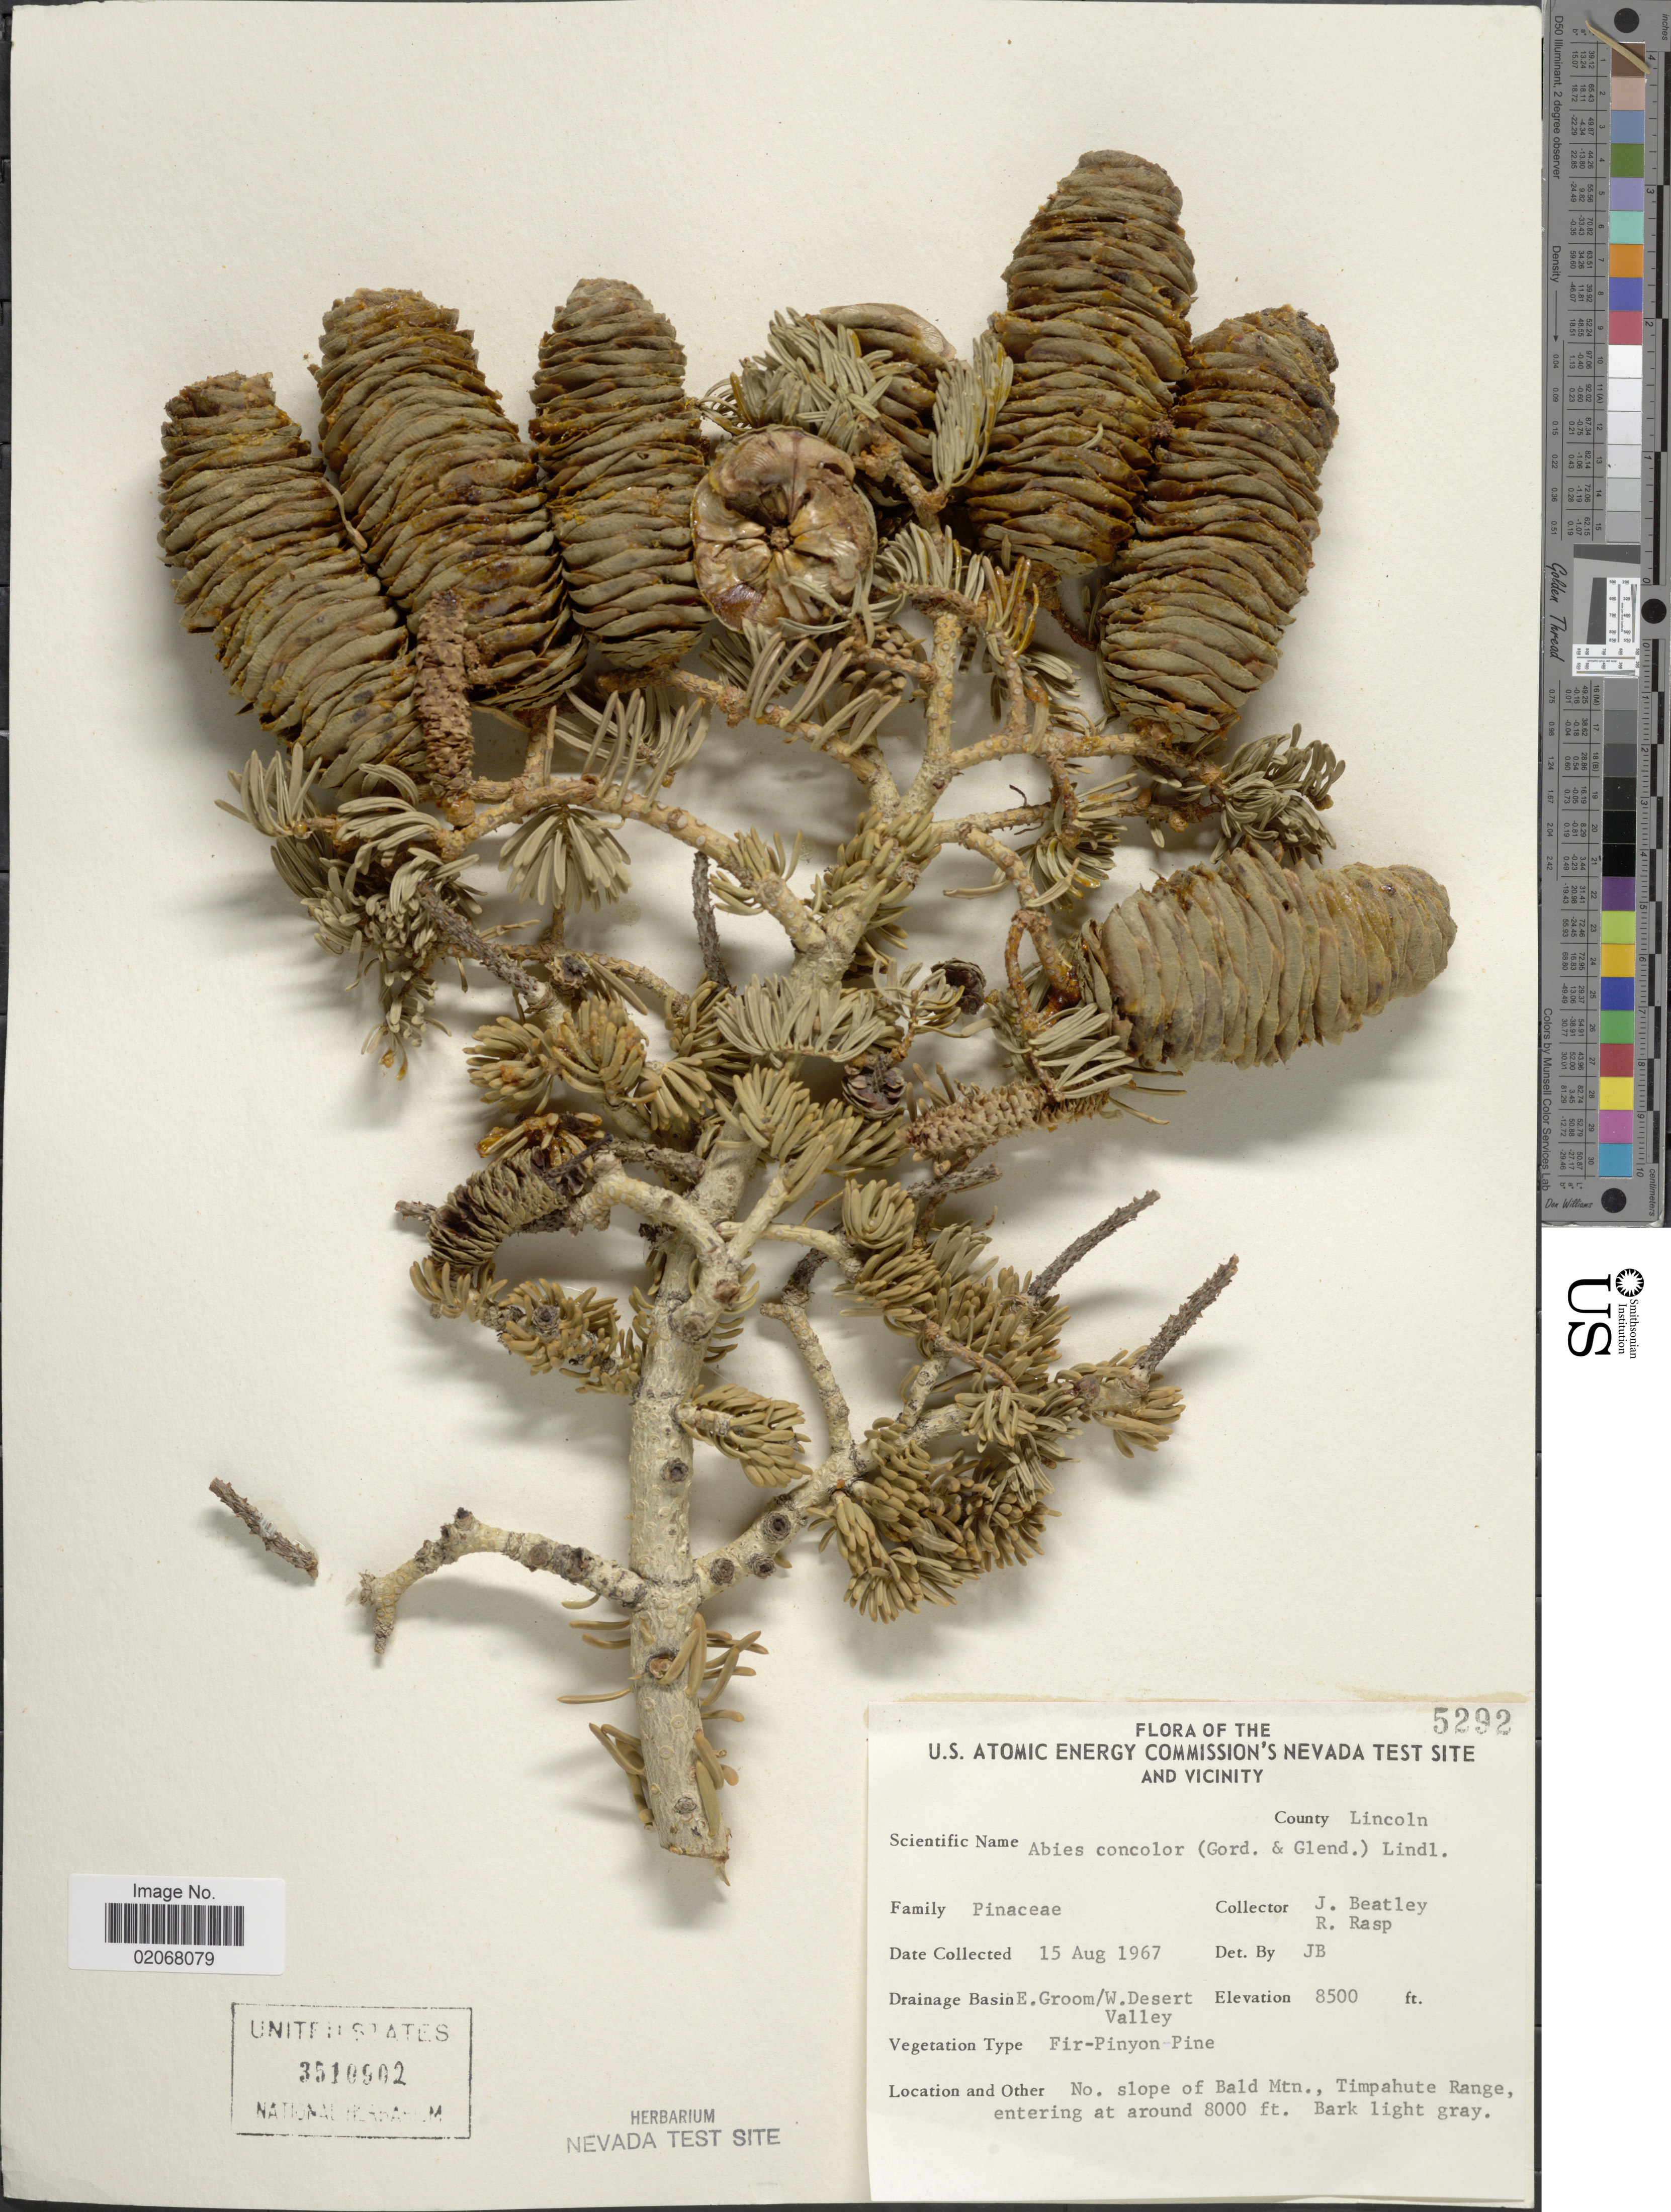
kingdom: Plantae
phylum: Tracheophyta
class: Pinopsida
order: Pinales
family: Pinaceae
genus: Abies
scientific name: Abies concolor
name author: (Gordon & Glend.) Lindl. ex Hildebr.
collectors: J. C. Beatley & R. Rasp.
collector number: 5292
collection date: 1967-08-15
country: United States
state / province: Nevada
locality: U.S. Atomic Energy Commission's Nevada Test Site and Vicinity, County Lincoln, no slope of Bald Mtn, Tmpahute Range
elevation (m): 2438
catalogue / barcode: US 3510902